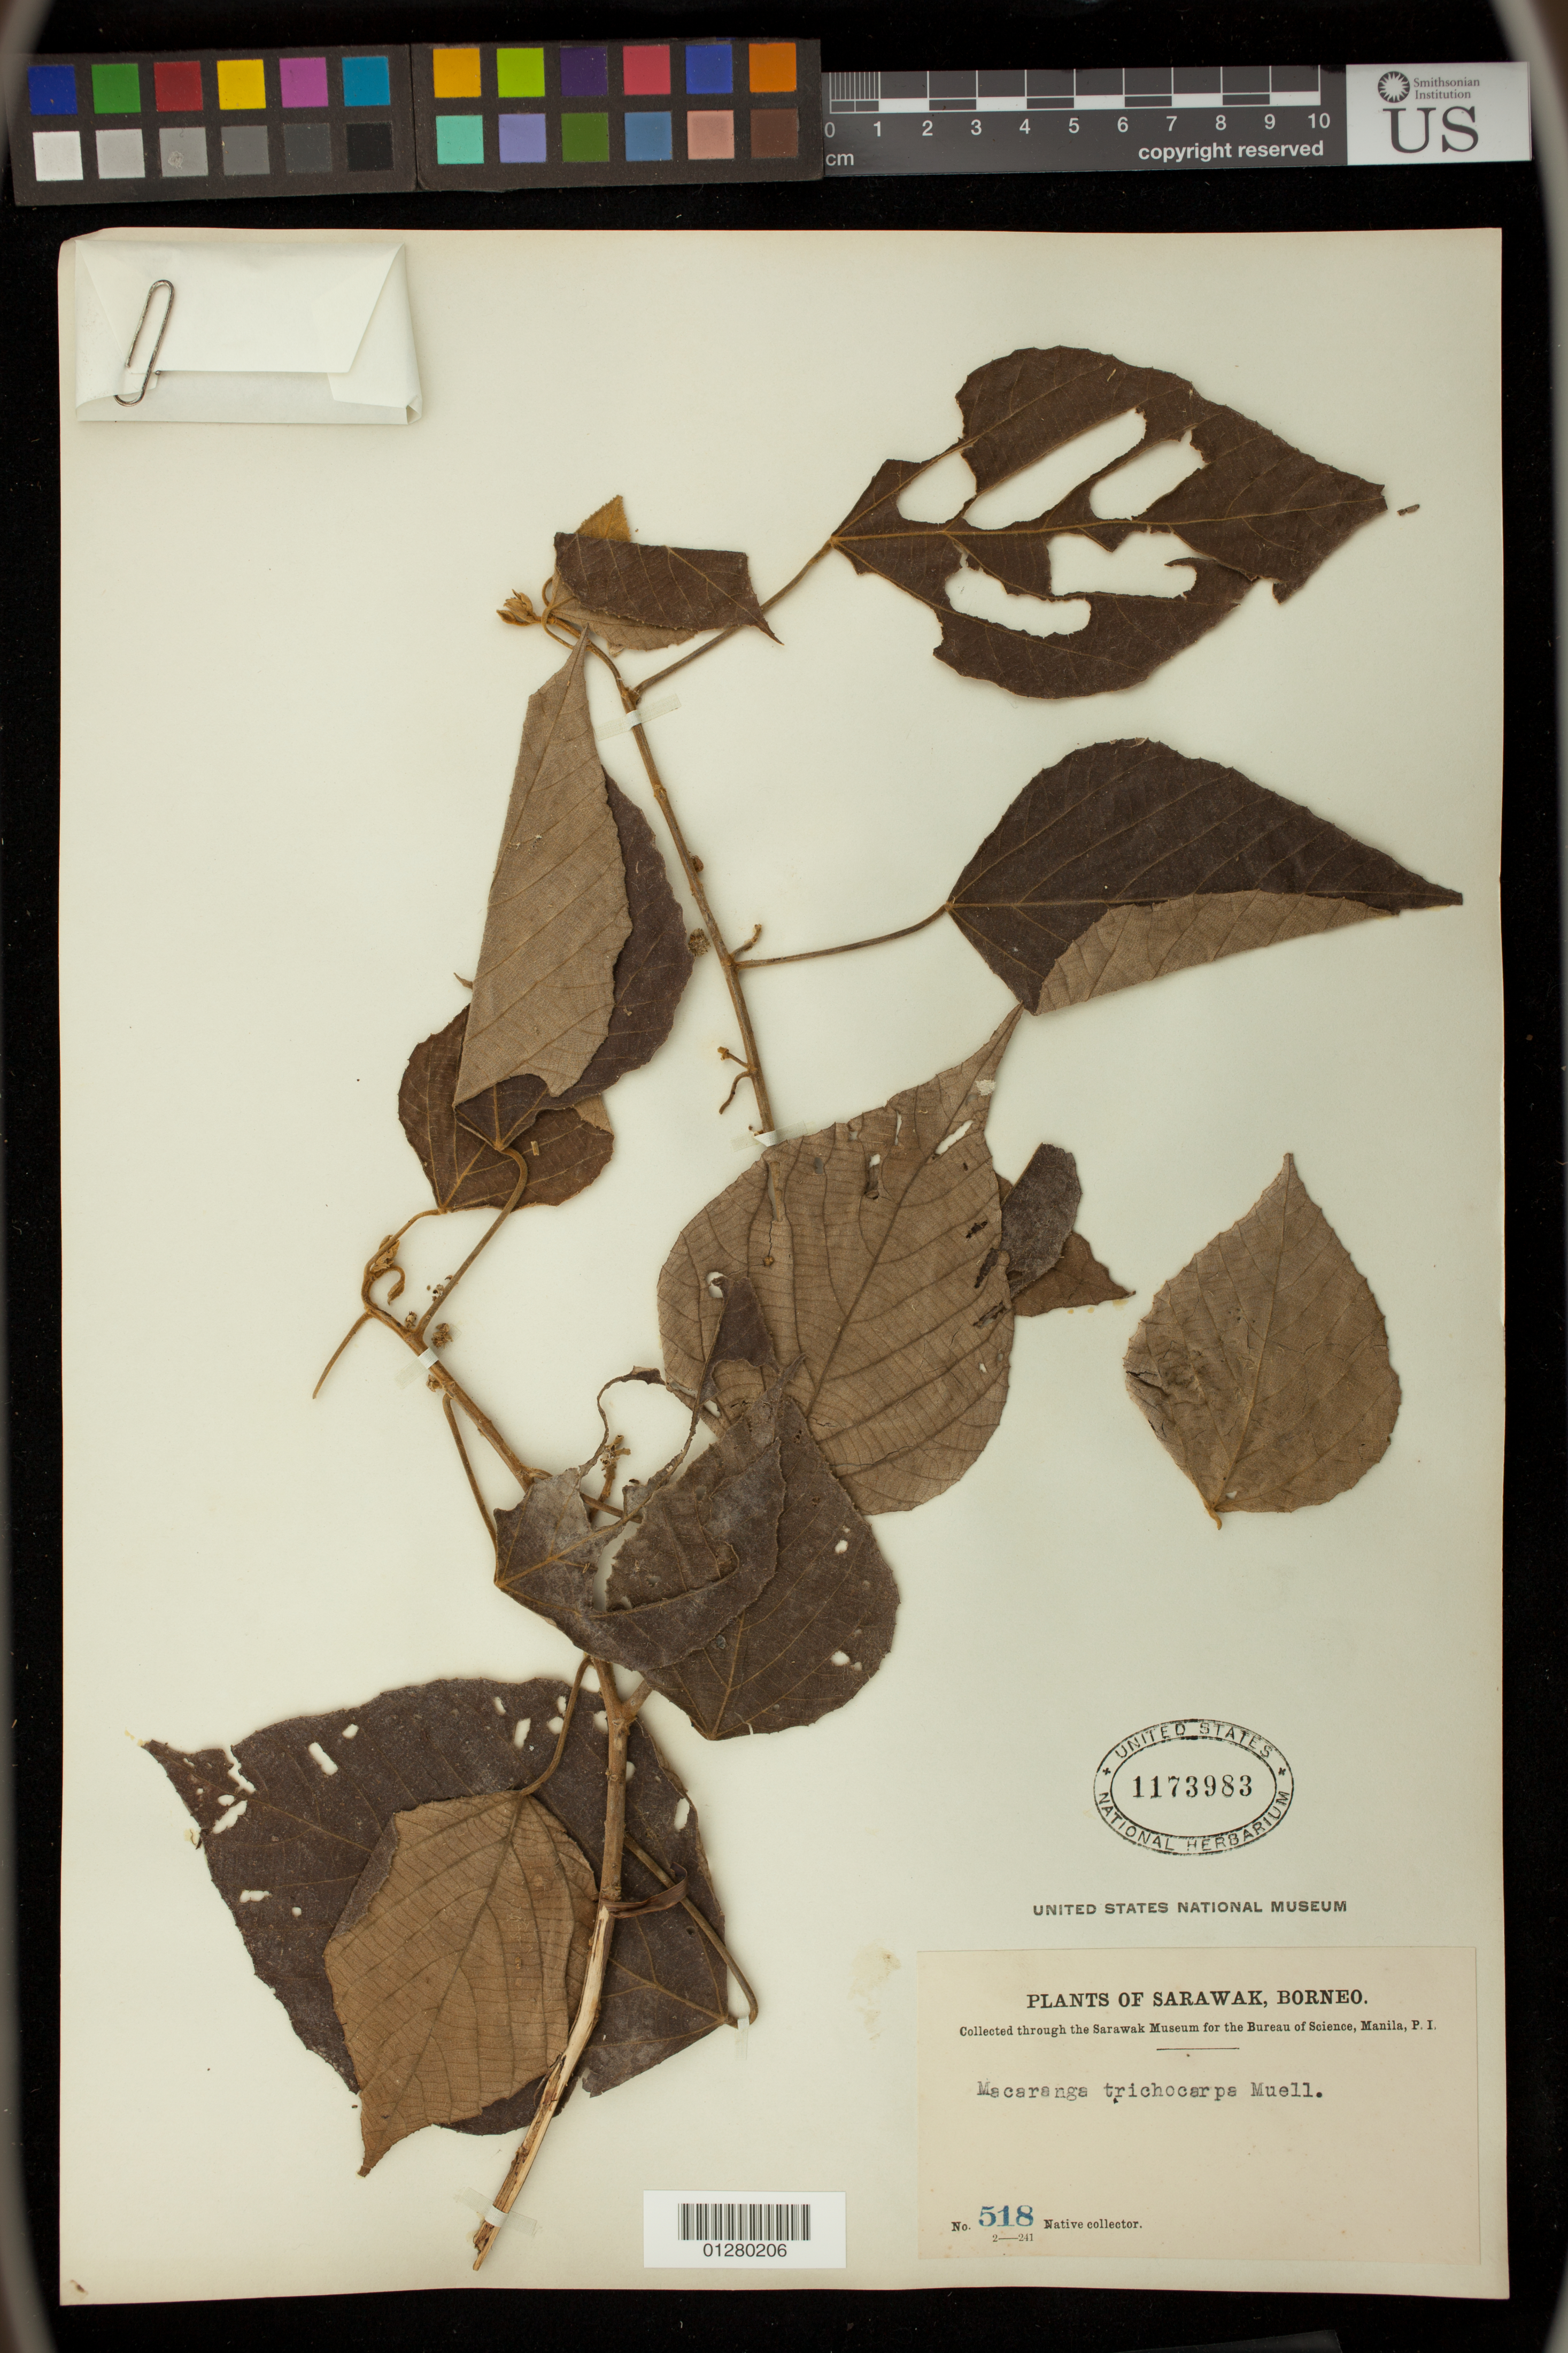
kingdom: Plantae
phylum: Tracheophyta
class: Magnoliopsida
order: Malpighiales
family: Euphorbiaceae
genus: Macaranga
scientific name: Macaranga trichocarpa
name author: (Rchb. f. & Zoll.) Müll. Arg.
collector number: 518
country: Malaysia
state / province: Sarawak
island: Borneo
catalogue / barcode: US 1173983